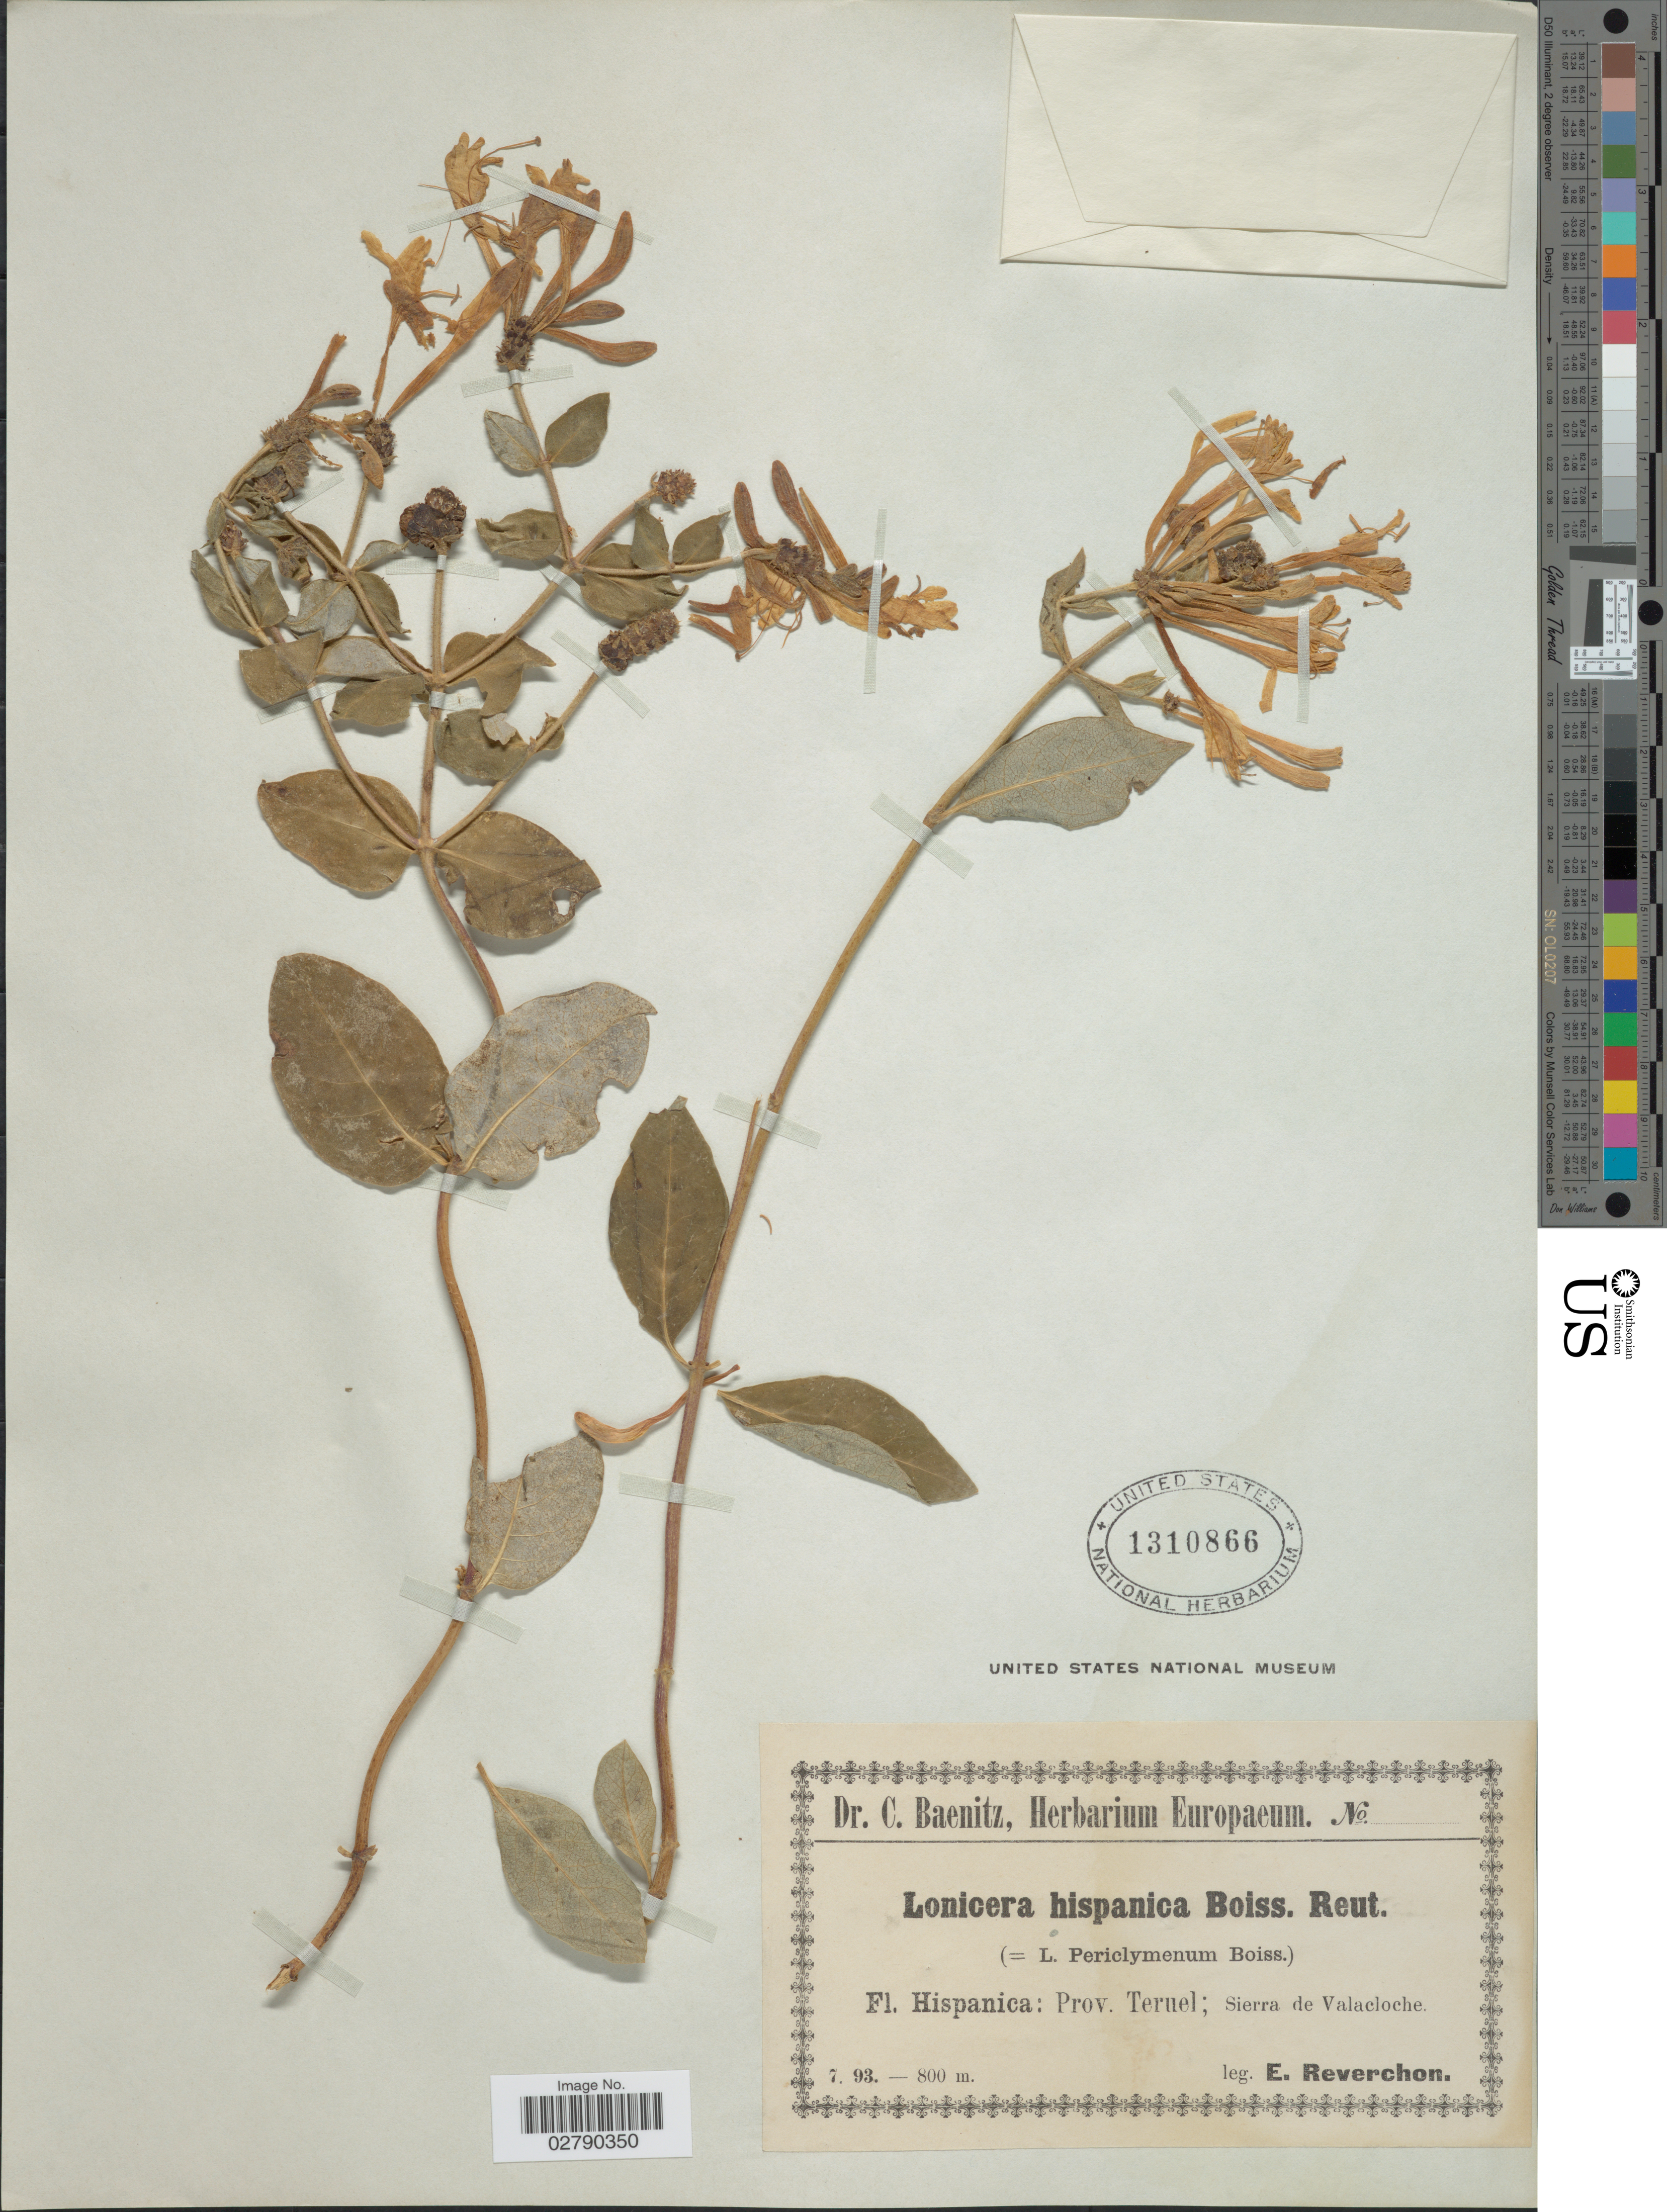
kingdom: Plantae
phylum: Tracheophyta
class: Magnoliopsida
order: Dipsacales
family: Caprifoliaceae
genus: Lonicera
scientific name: Lonicera hispanica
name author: Boiss. & Reut.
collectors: E. Reverchon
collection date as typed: Transcribed d/m/y: /7/93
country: Spain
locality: Hispanica: Prov. Teruel; Sierra de Valacloche.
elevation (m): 800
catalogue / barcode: US 1310866